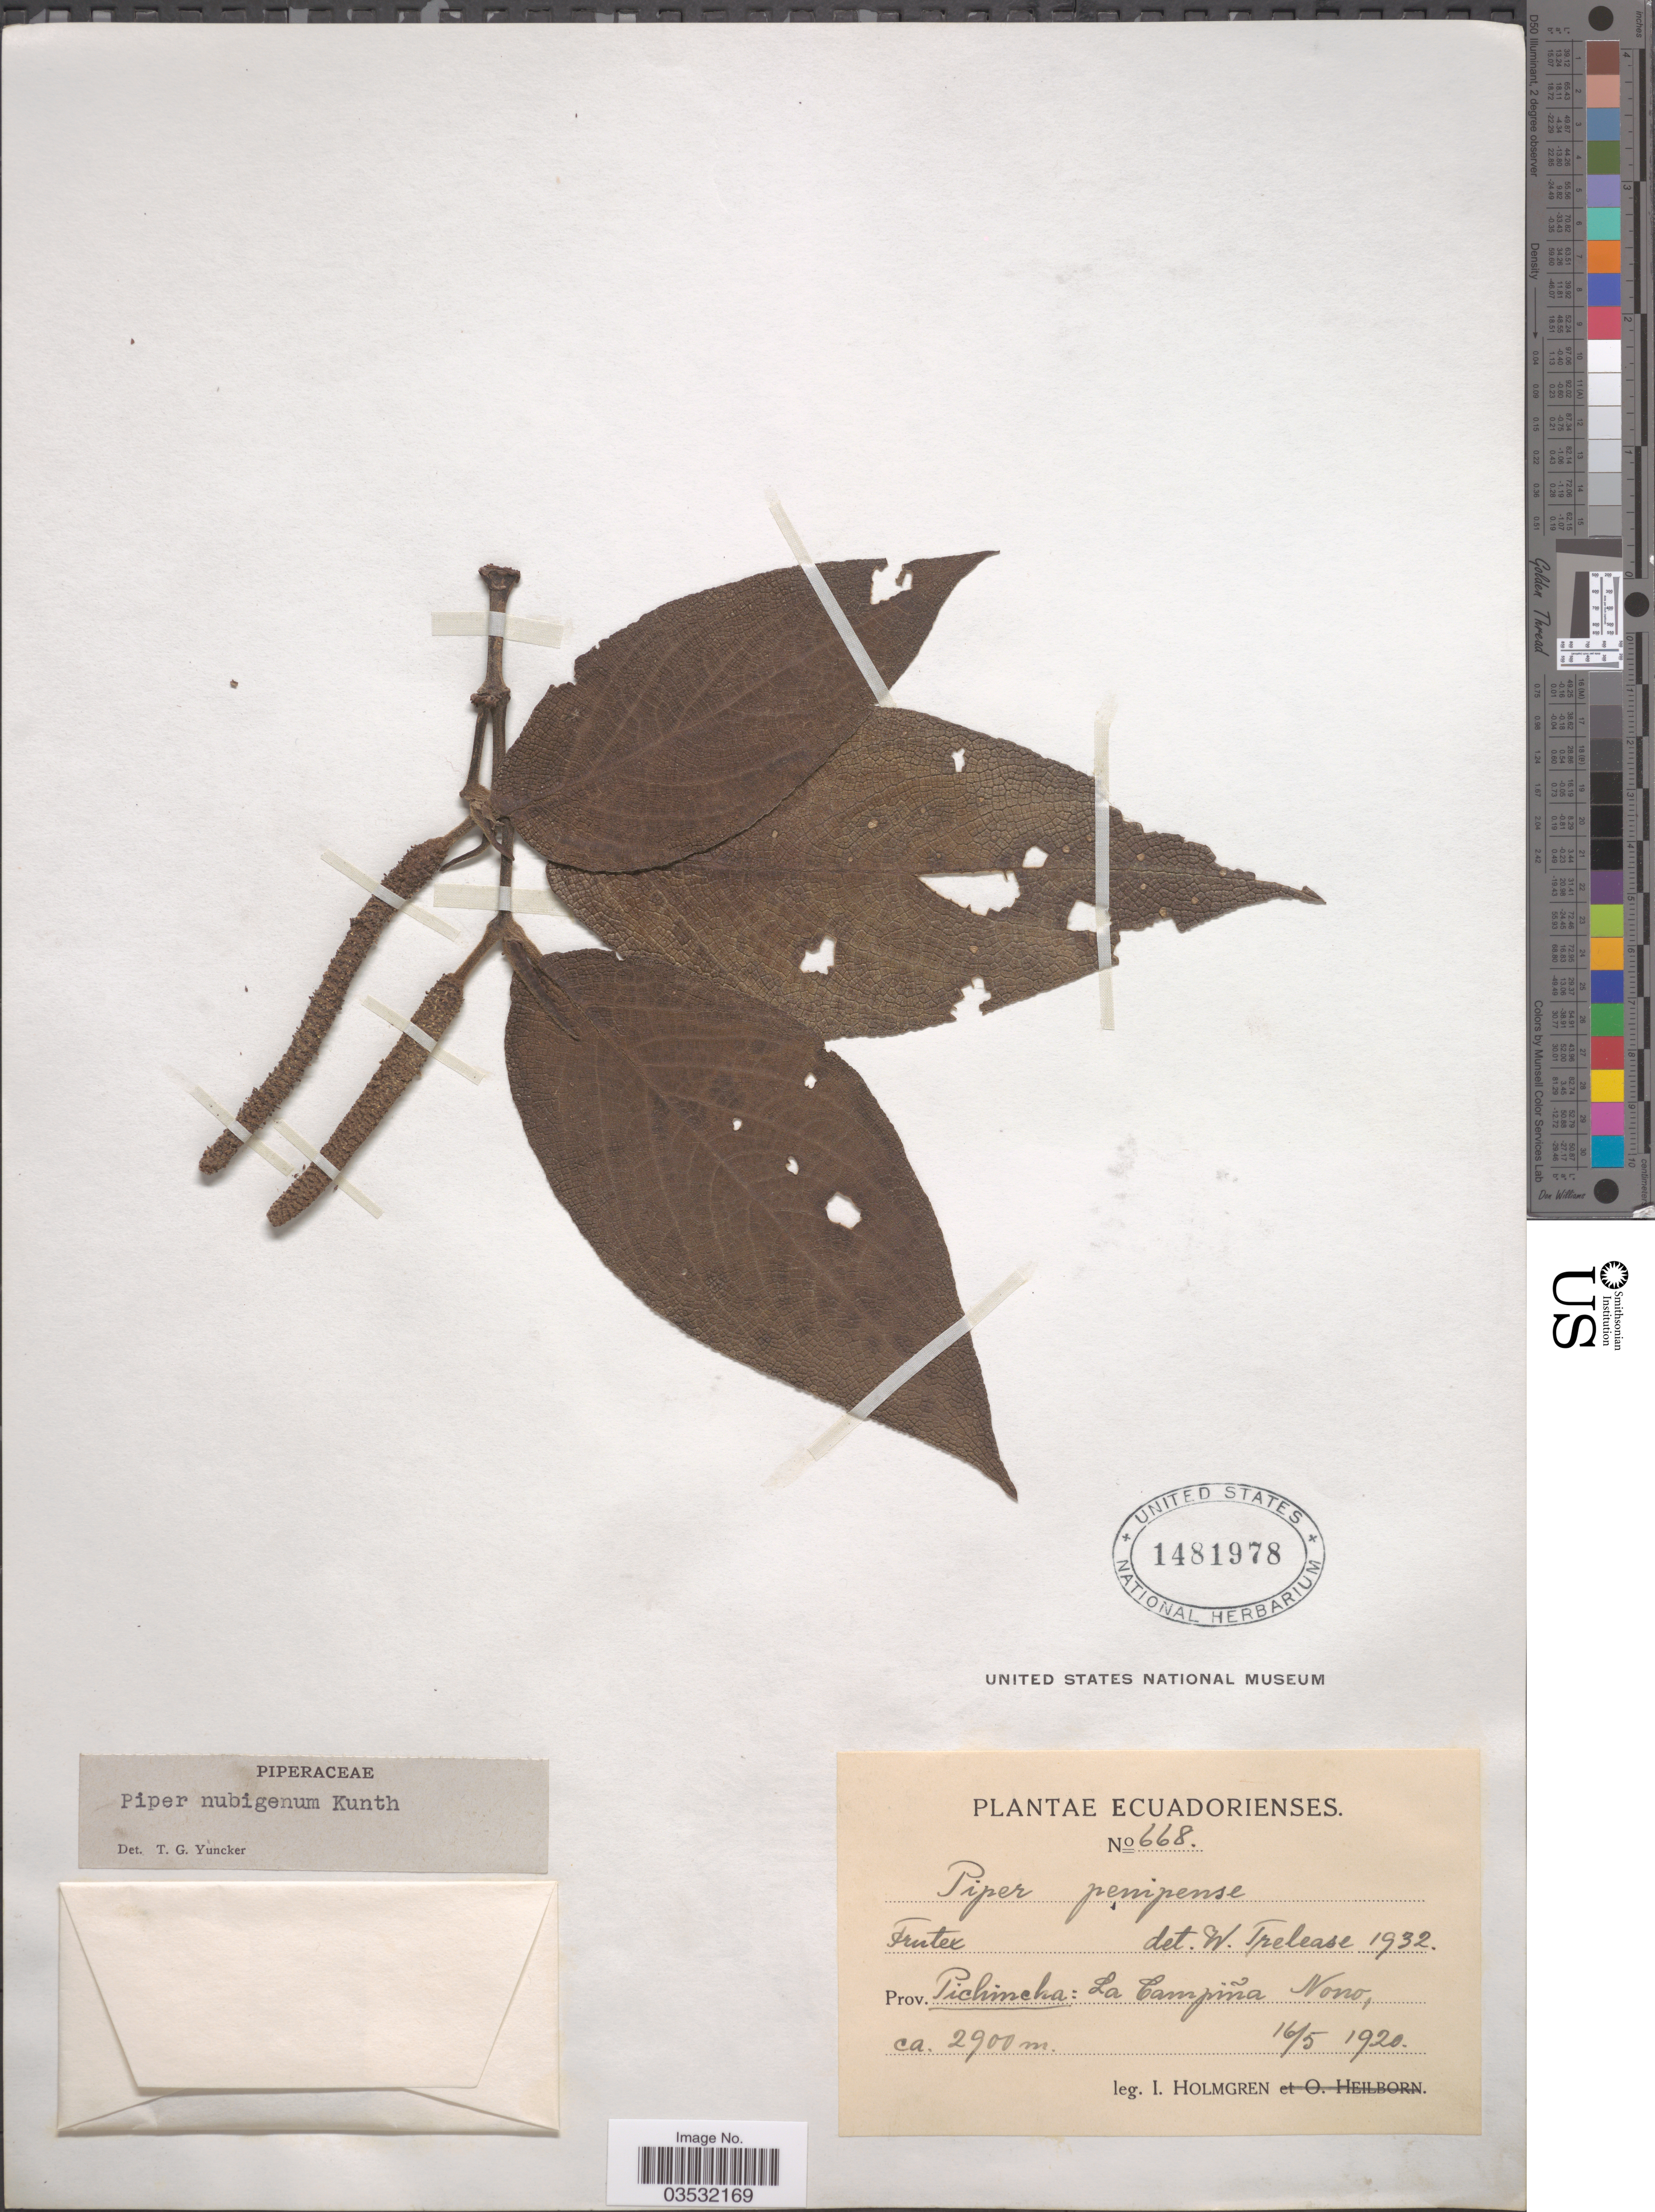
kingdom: Plantae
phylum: Tracheophyta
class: Magnoliopsida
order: Piperales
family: Piperaceae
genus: Piper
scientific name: Piper nubigenum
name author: Kunth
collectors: I. Holmgren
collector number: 668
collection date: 1920-05-16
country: Ecuador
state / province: Pichincha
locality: La Campiña Nono.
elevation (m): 2900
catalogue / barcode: US 1481978